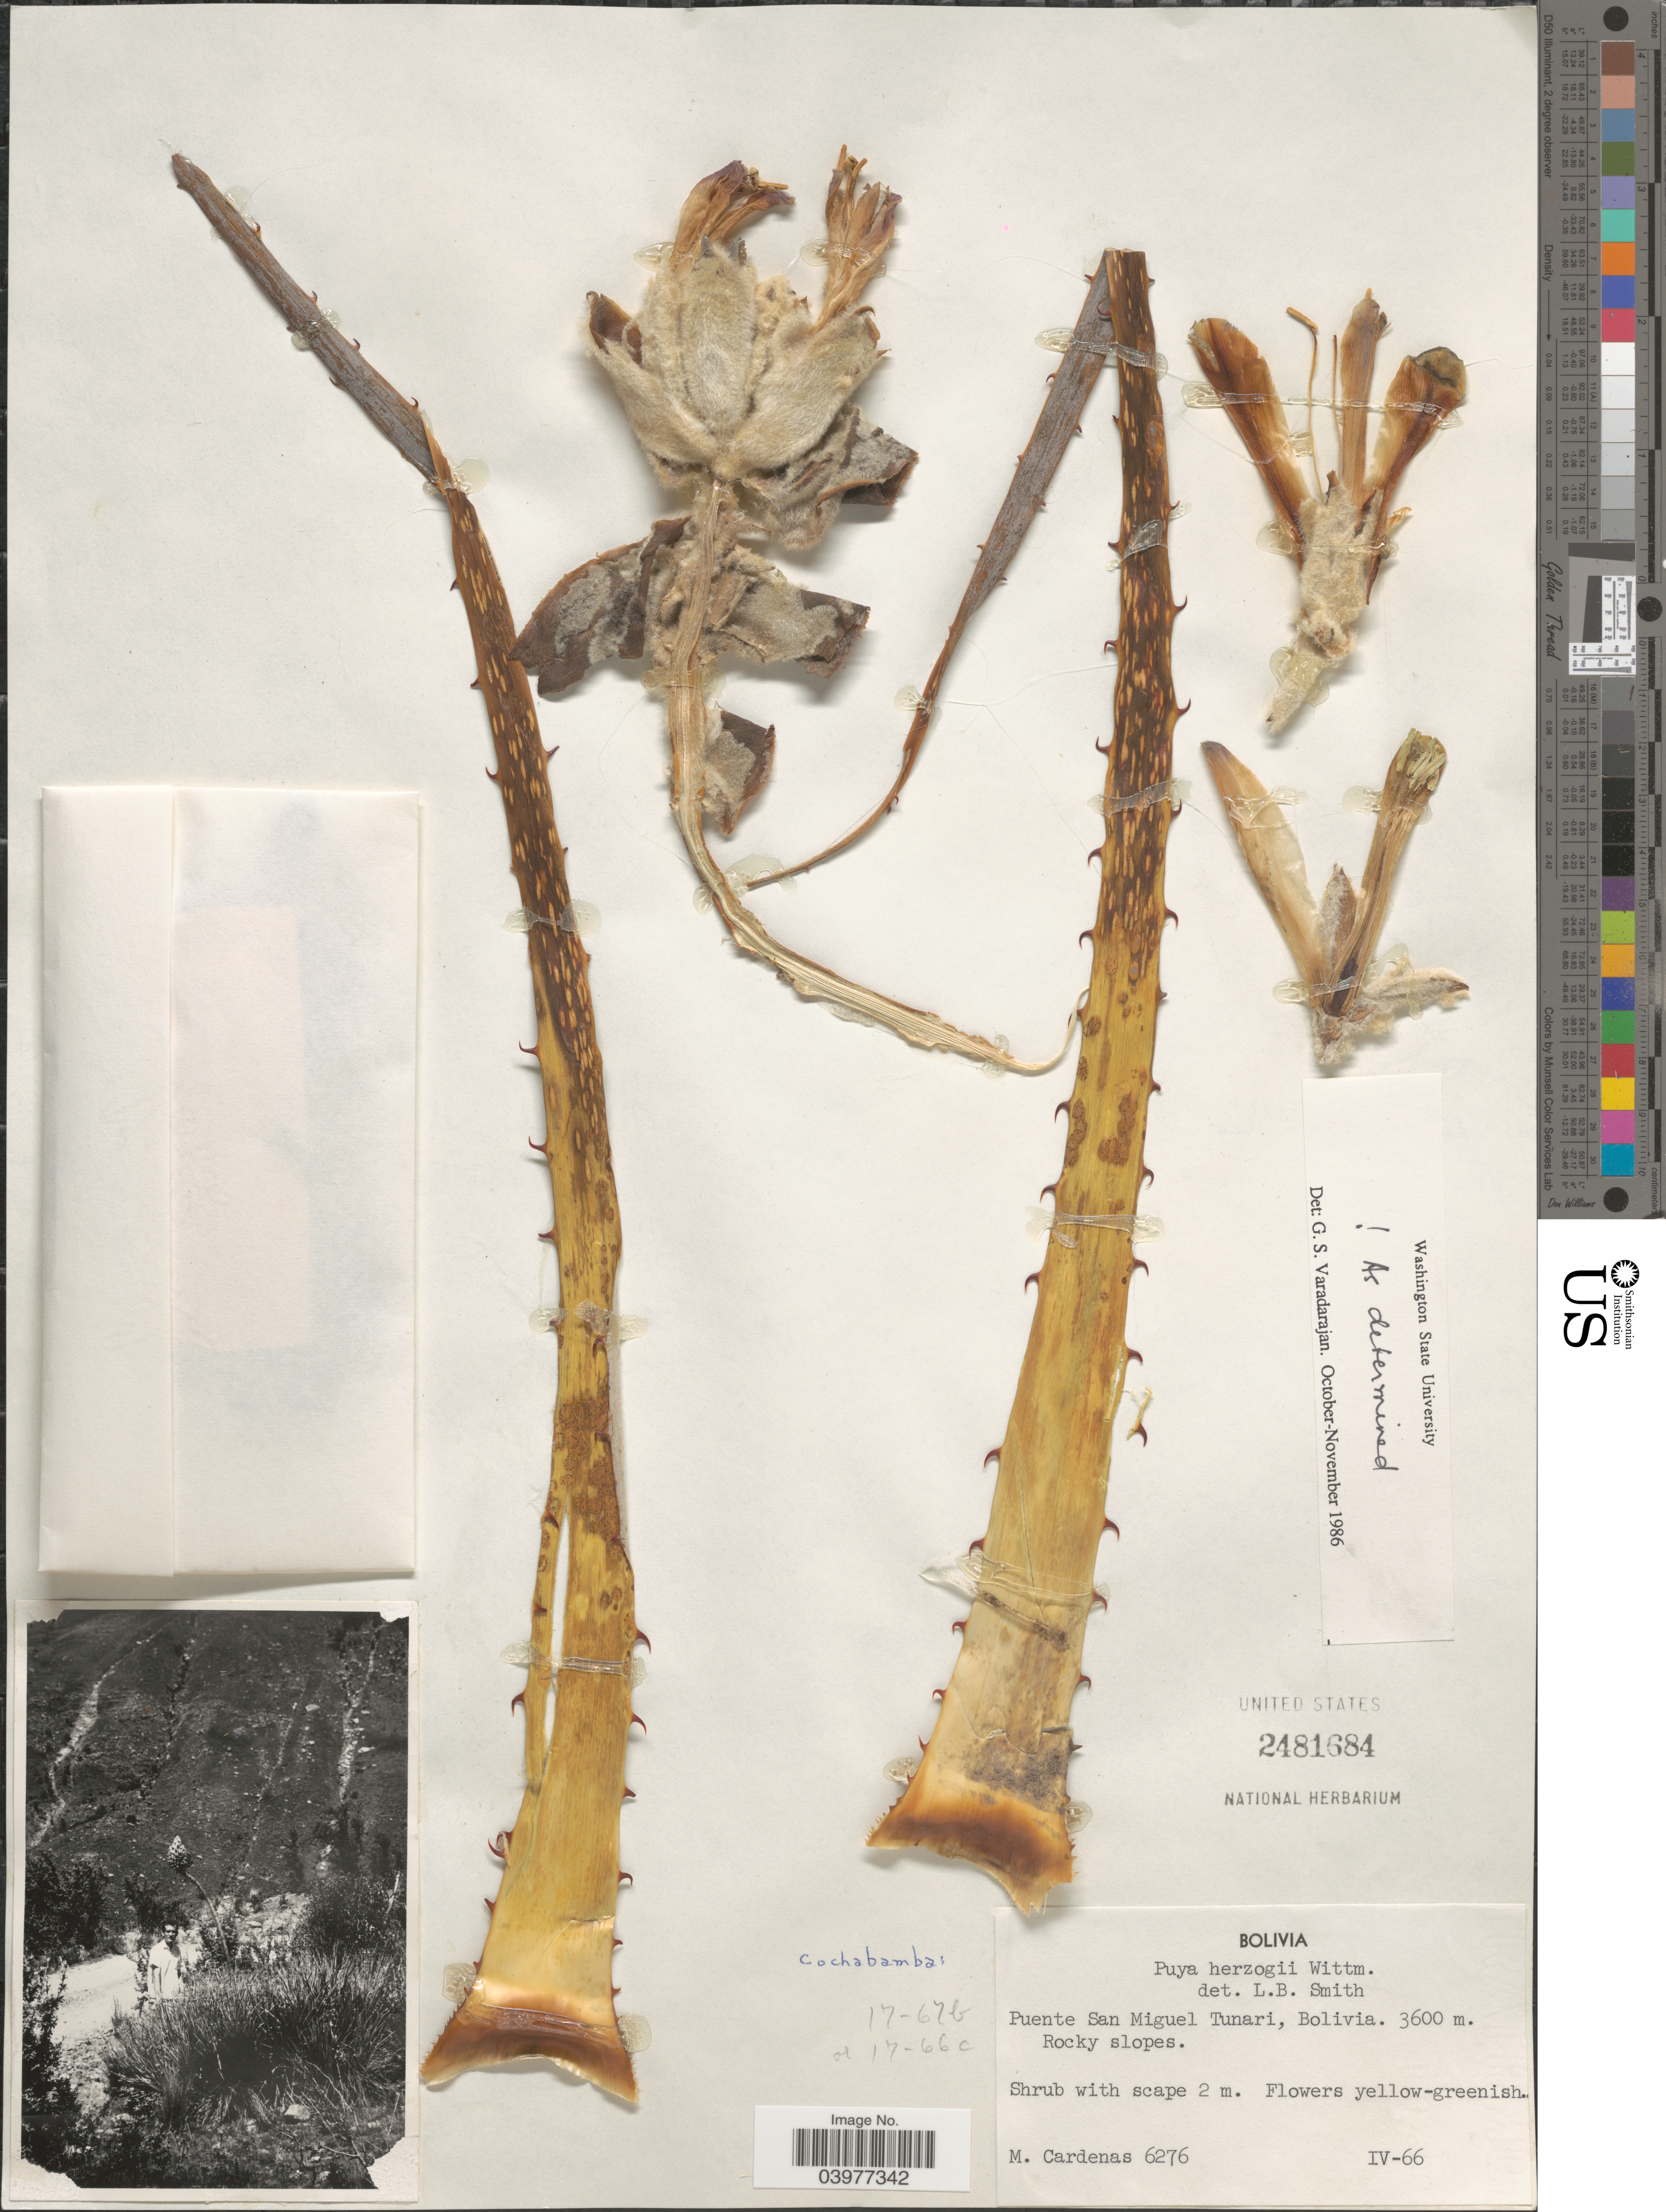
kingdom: Plantae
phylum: Tracheophyta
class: Liliopsida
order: Poales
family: Bromeliaceae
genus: Puya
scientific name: Puya herzogii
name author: Wittm.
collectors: M. Cárdenas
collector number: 6276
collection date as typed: Transcribed d/m/y: /4/66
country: Bolivia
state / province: Cochabamba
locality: Cochabamba: Puente San Miguel Tunari.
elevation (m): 3600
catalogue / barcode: US 2481684